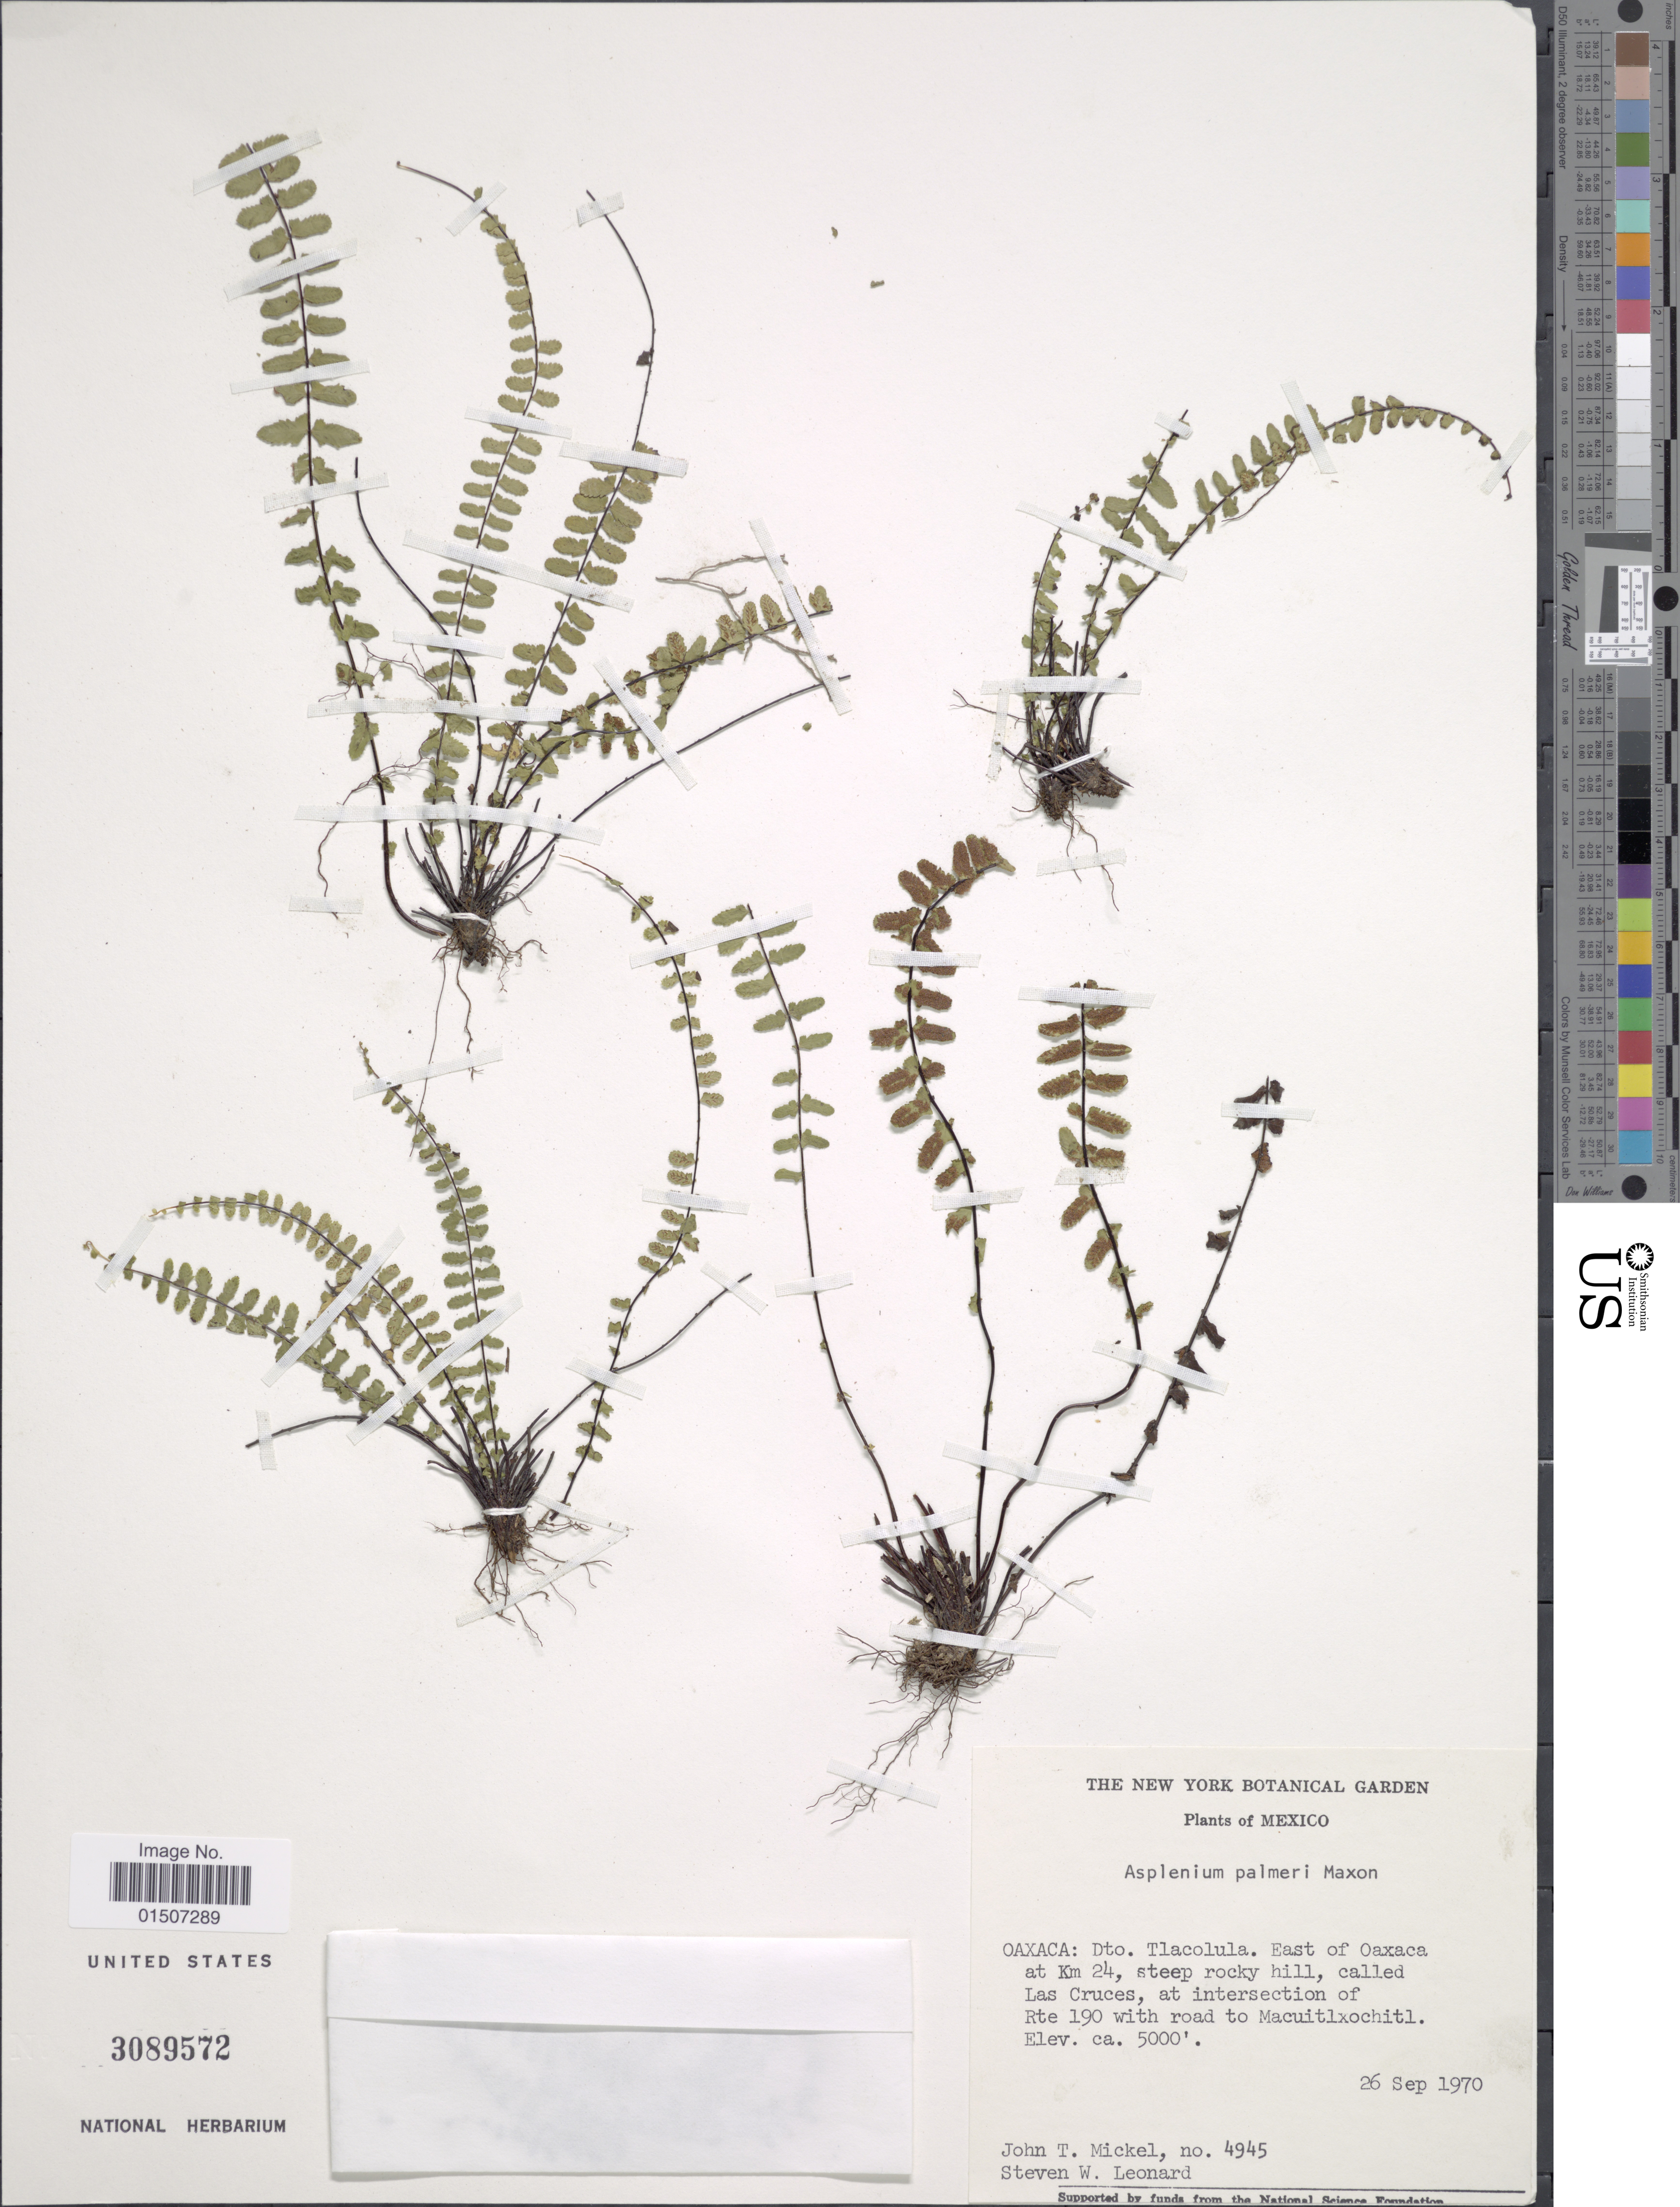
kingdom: Plantae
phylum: Tracheophyta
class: Polypodiopsida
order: Polypodiales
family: Aspleniaceae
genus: Asplenium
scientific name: Asplenium palmeri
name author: Maxon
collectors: J. T. Mickel & S. W. Leonard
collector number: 4945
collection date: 1970-09-26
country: Mexico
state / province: Oaxaca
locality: Dto Tlacolula. East of Oaxaca at Km 24, steep rocky hill, called Las Cruces, at intersection of Rte 190 with road to Macuitlxochitl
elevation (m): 1524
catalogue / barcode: US 3089572